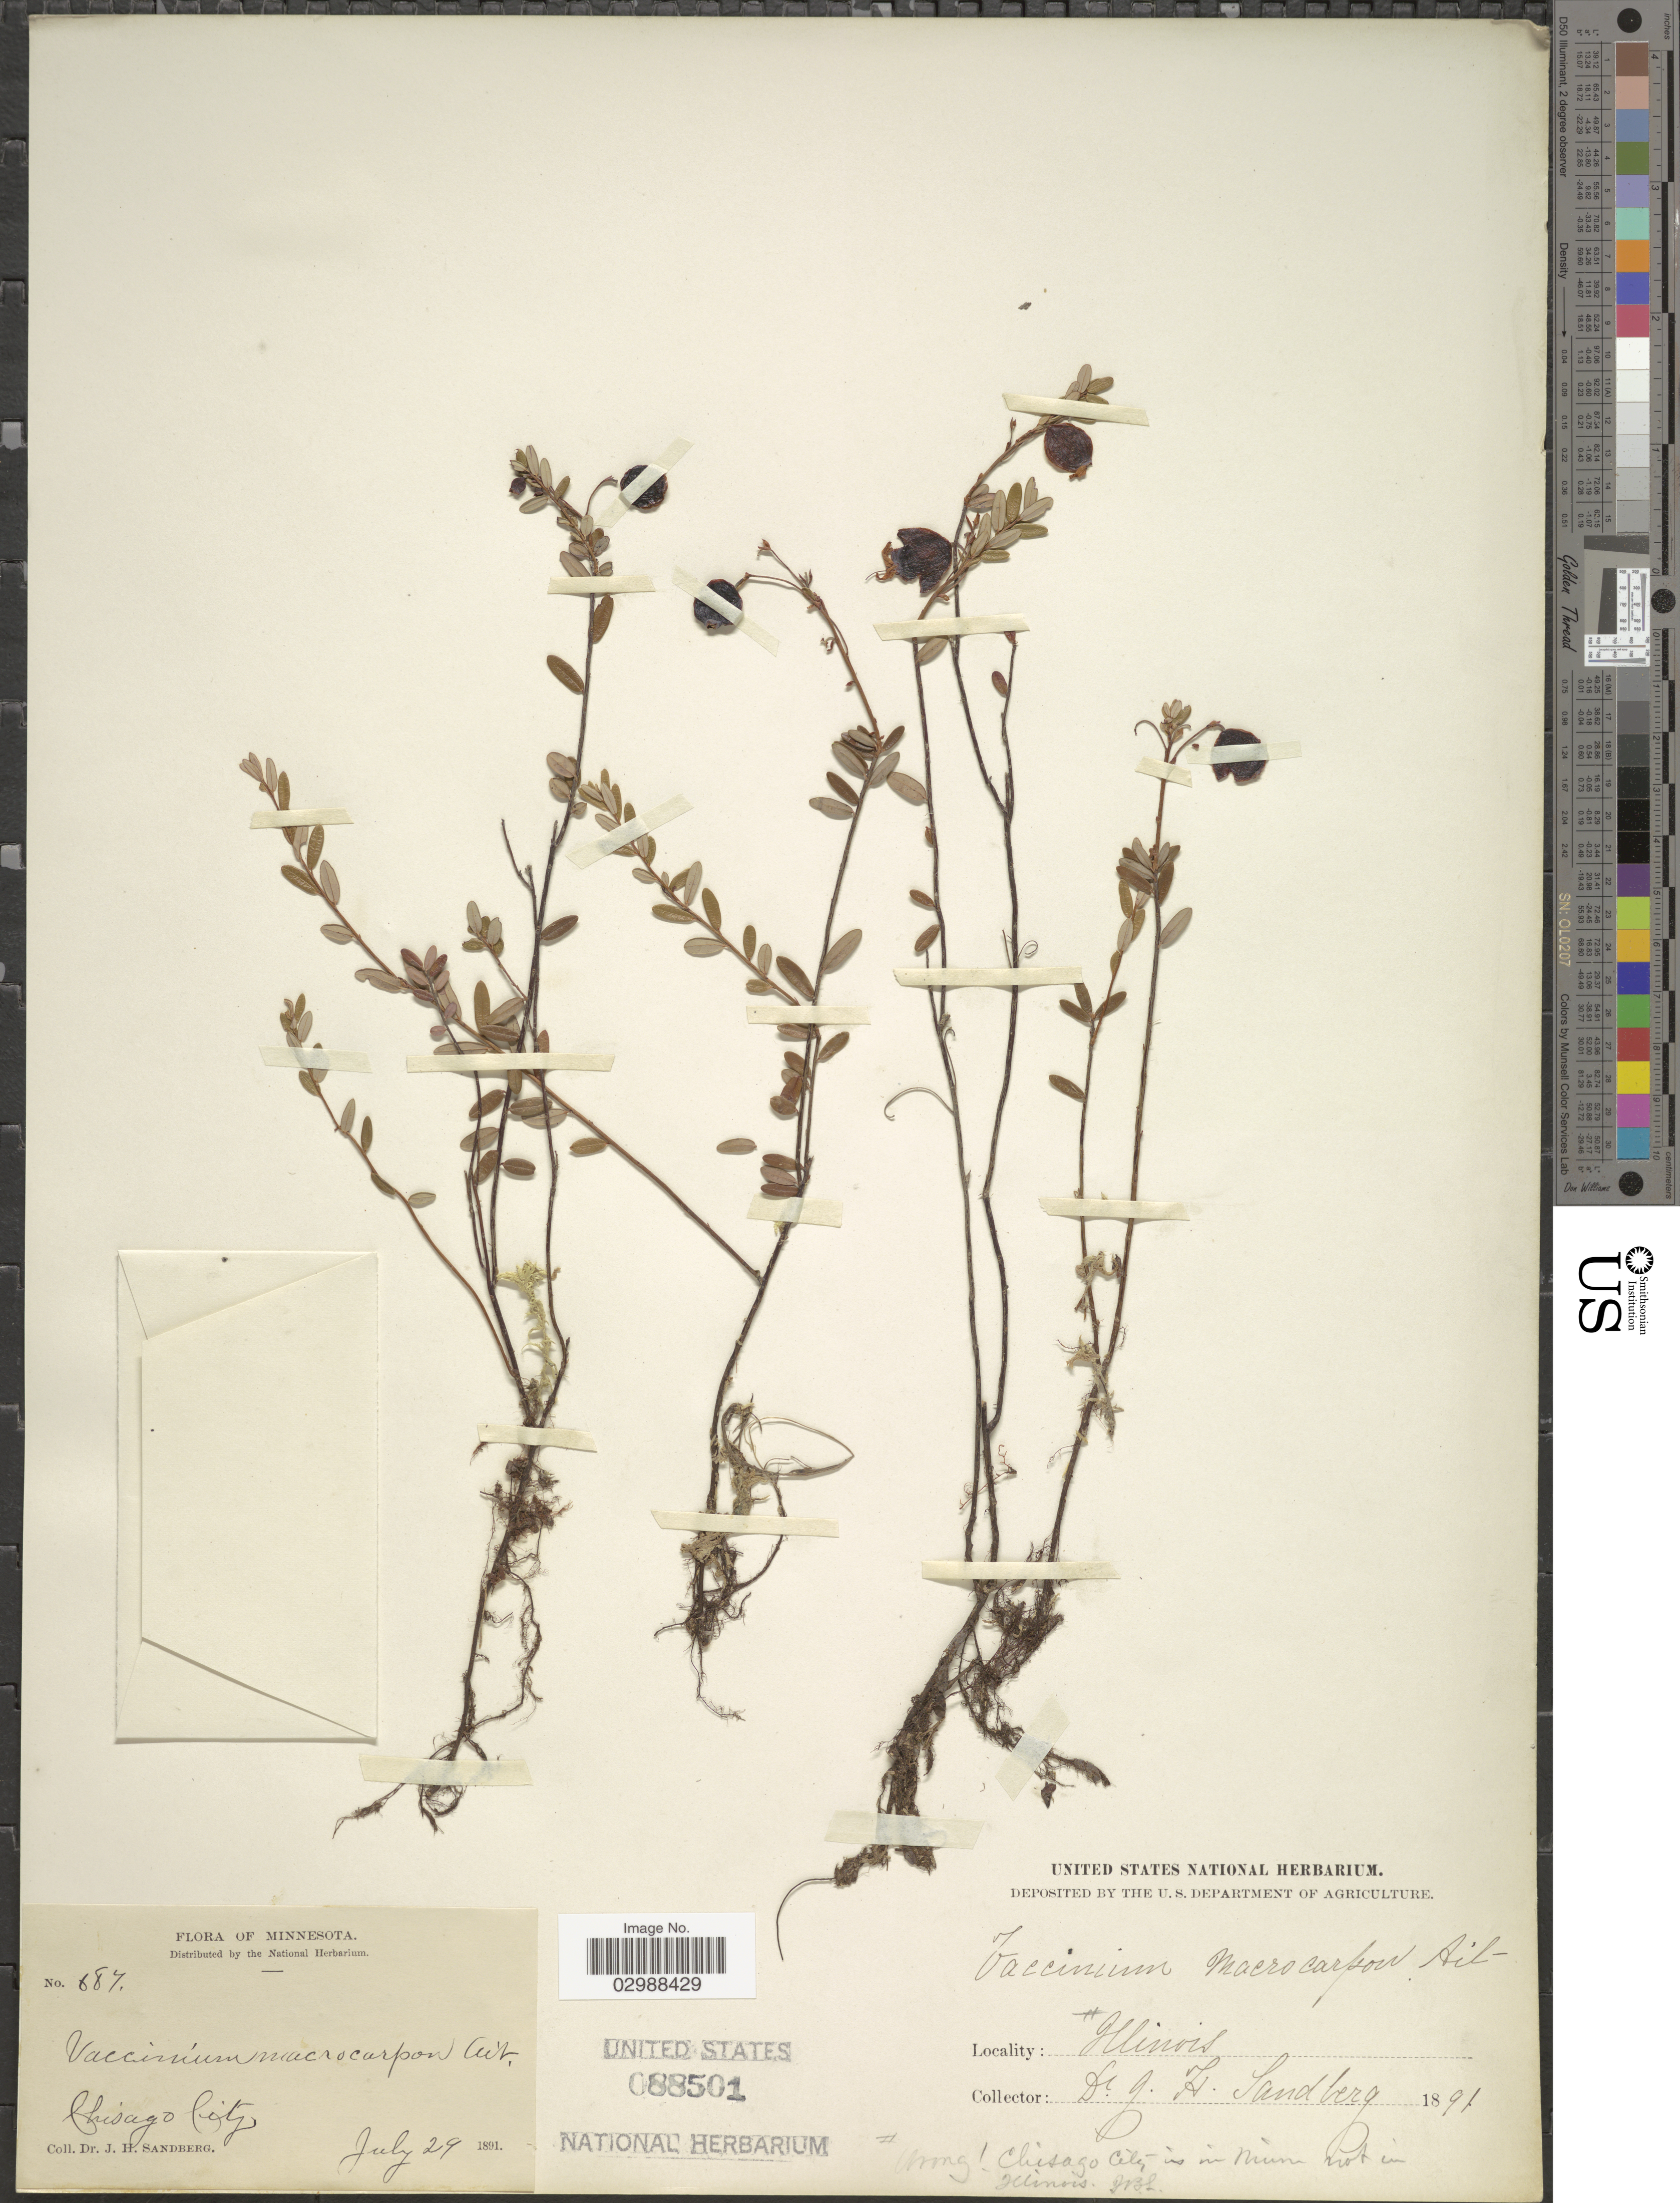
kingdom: Plantae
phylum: Tracheophyta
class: Magnoliopsida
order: Ericales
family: Ericaceae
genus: Vaccinium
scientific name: Vaccinium macrocarpon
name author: Aiton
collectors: J. H. Sandberg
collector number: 687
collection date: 1891-07-29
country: United States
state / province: Minnesota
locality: Chisago City.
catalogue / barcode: US 88501